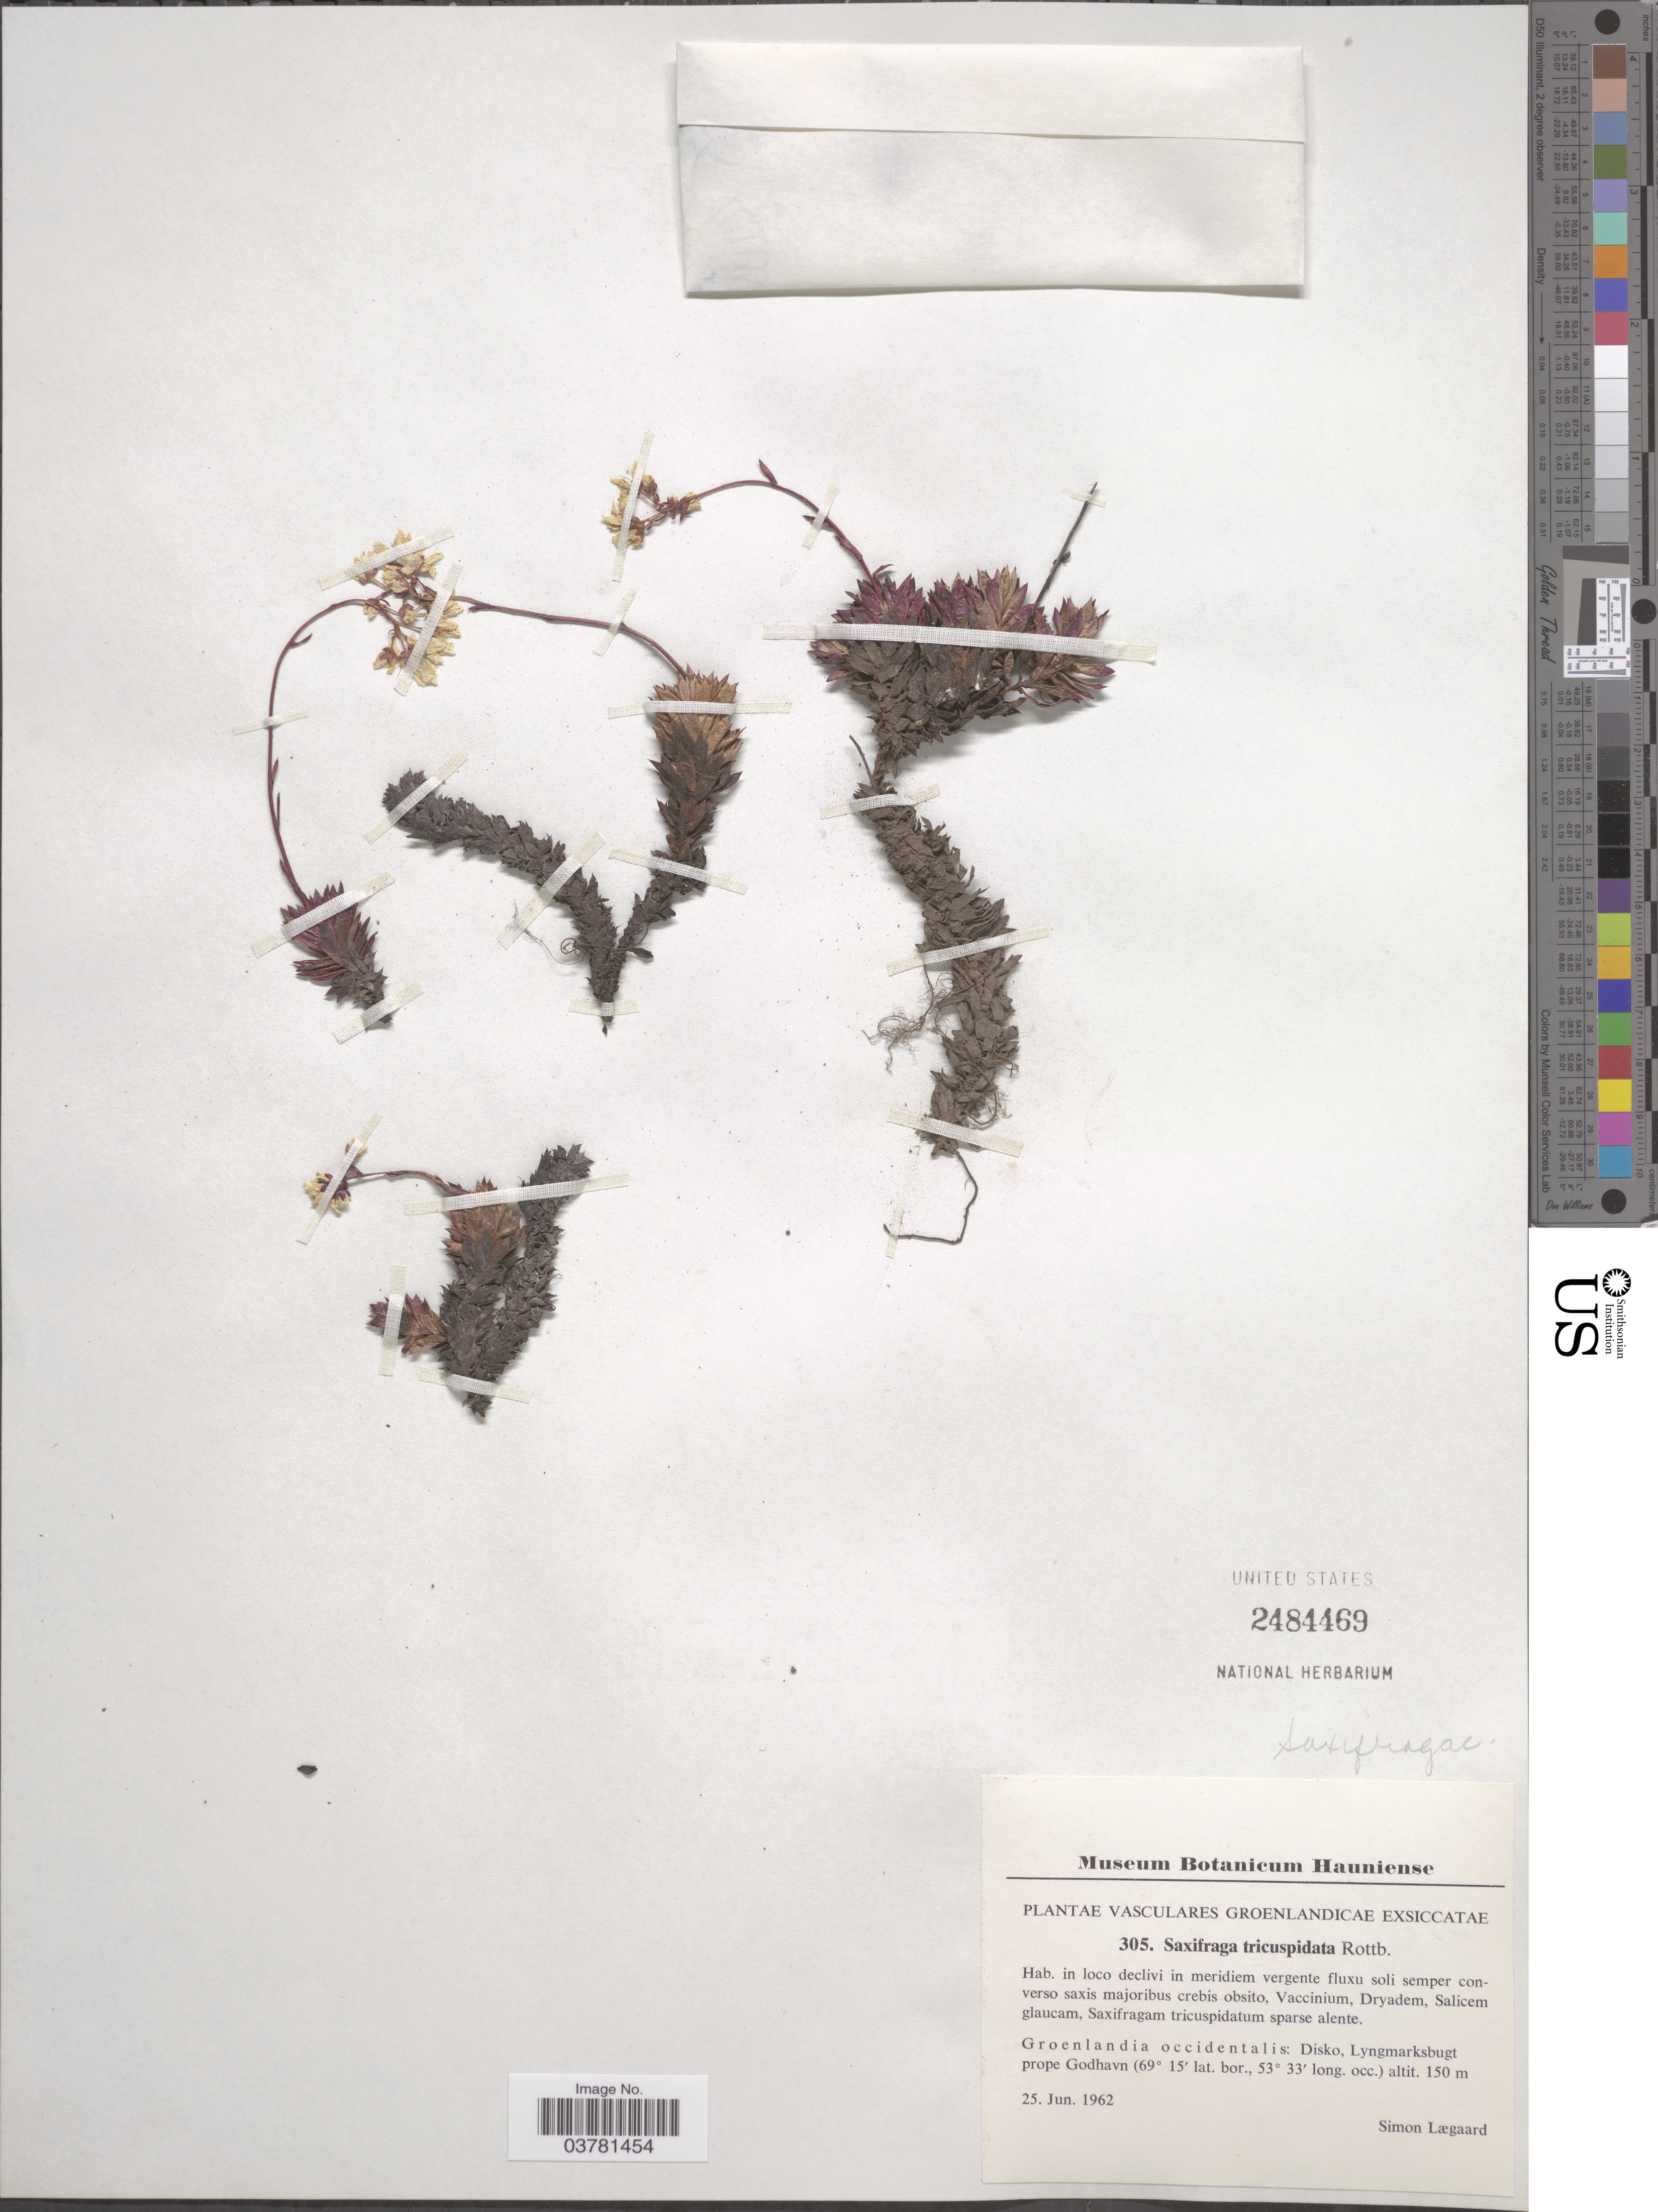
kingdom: Plantae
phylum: Tracheophyta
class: Magnoliopsida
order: Saxifragales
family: Saxifragaceae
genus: Saxifraga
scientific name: Saxifraga tricuspidata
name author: Rottb.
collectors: S. Lægaard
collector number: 305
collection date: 1962-06-25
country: Greenland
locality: Groenlandia occidentalis: Disko, Lyngmarksbugt prope Godhavn.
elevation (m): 150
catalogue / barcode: US 2484469